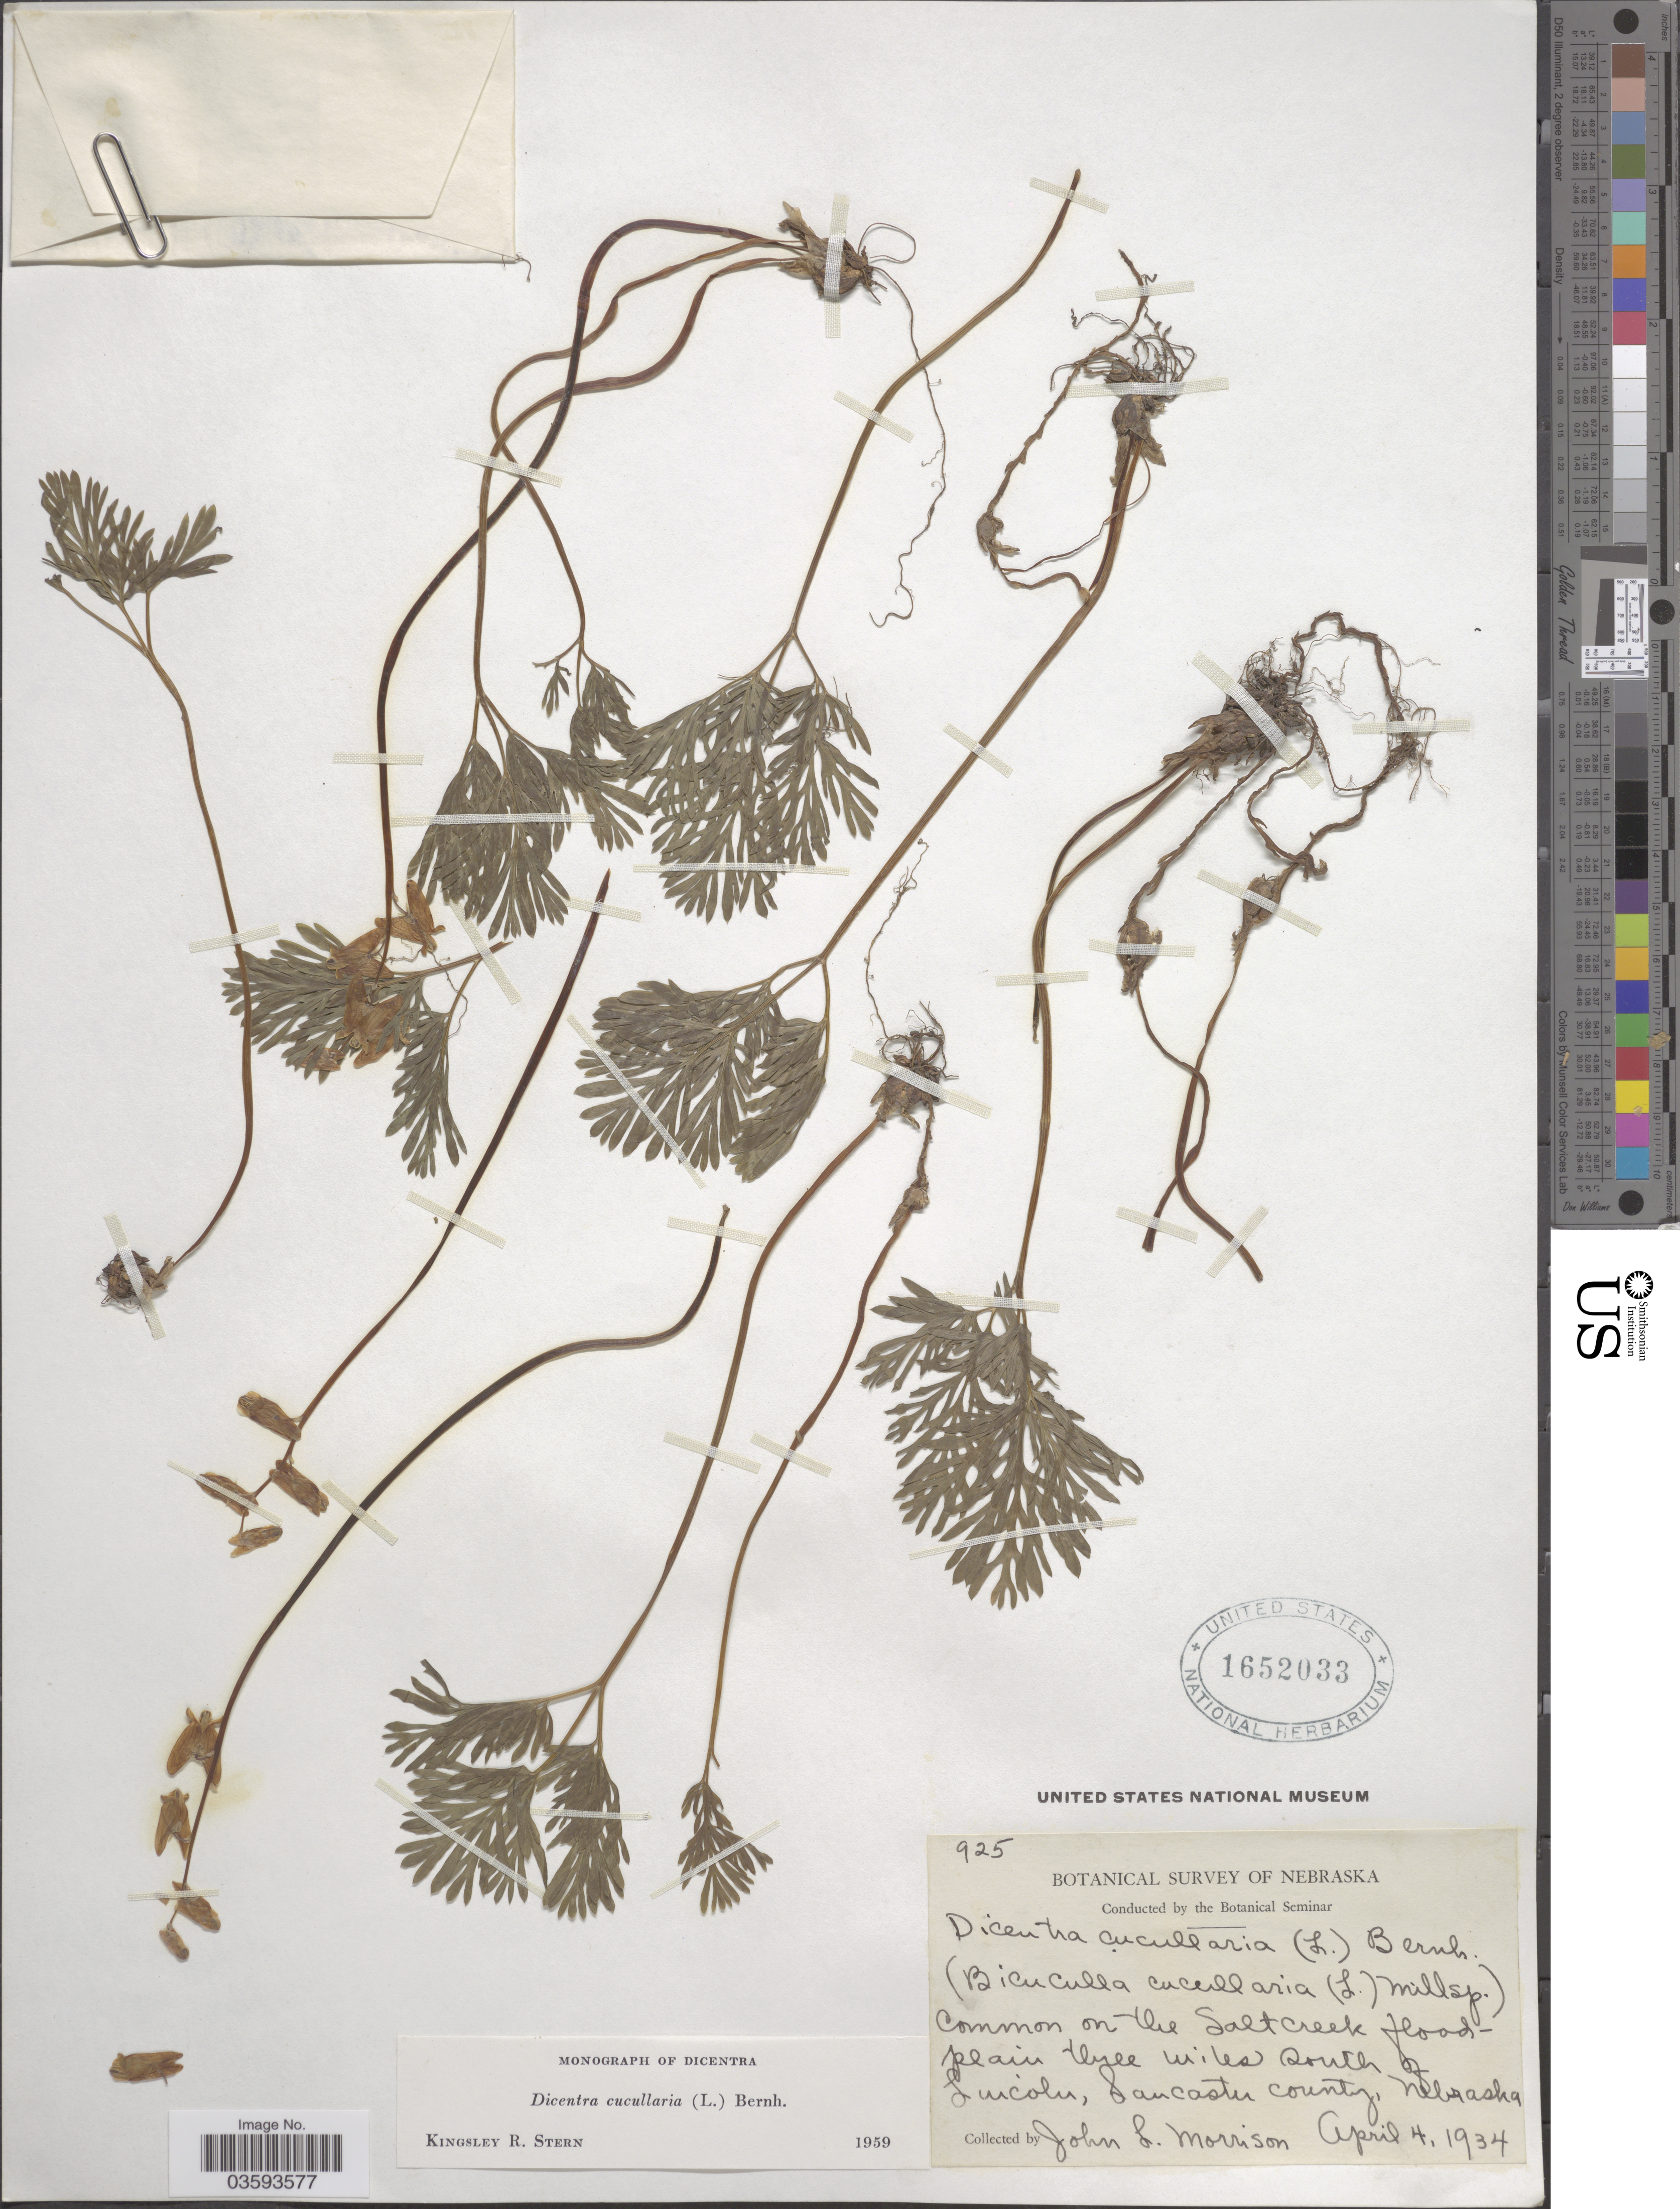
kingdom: Plantae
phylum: Tracheophyta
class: Magnoliopsida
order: Ranunculales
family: Papaveraceae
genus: Dicentra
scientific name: Dicentra cucullaria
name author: (L.) Bernh.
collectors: J. Morrison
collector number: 925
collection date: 1934-04-04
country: United States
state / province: Nebraska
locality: Common on the Saltcreek floodplain three miles south of Lincoln, Lancaster county.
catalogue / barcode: US 1652033